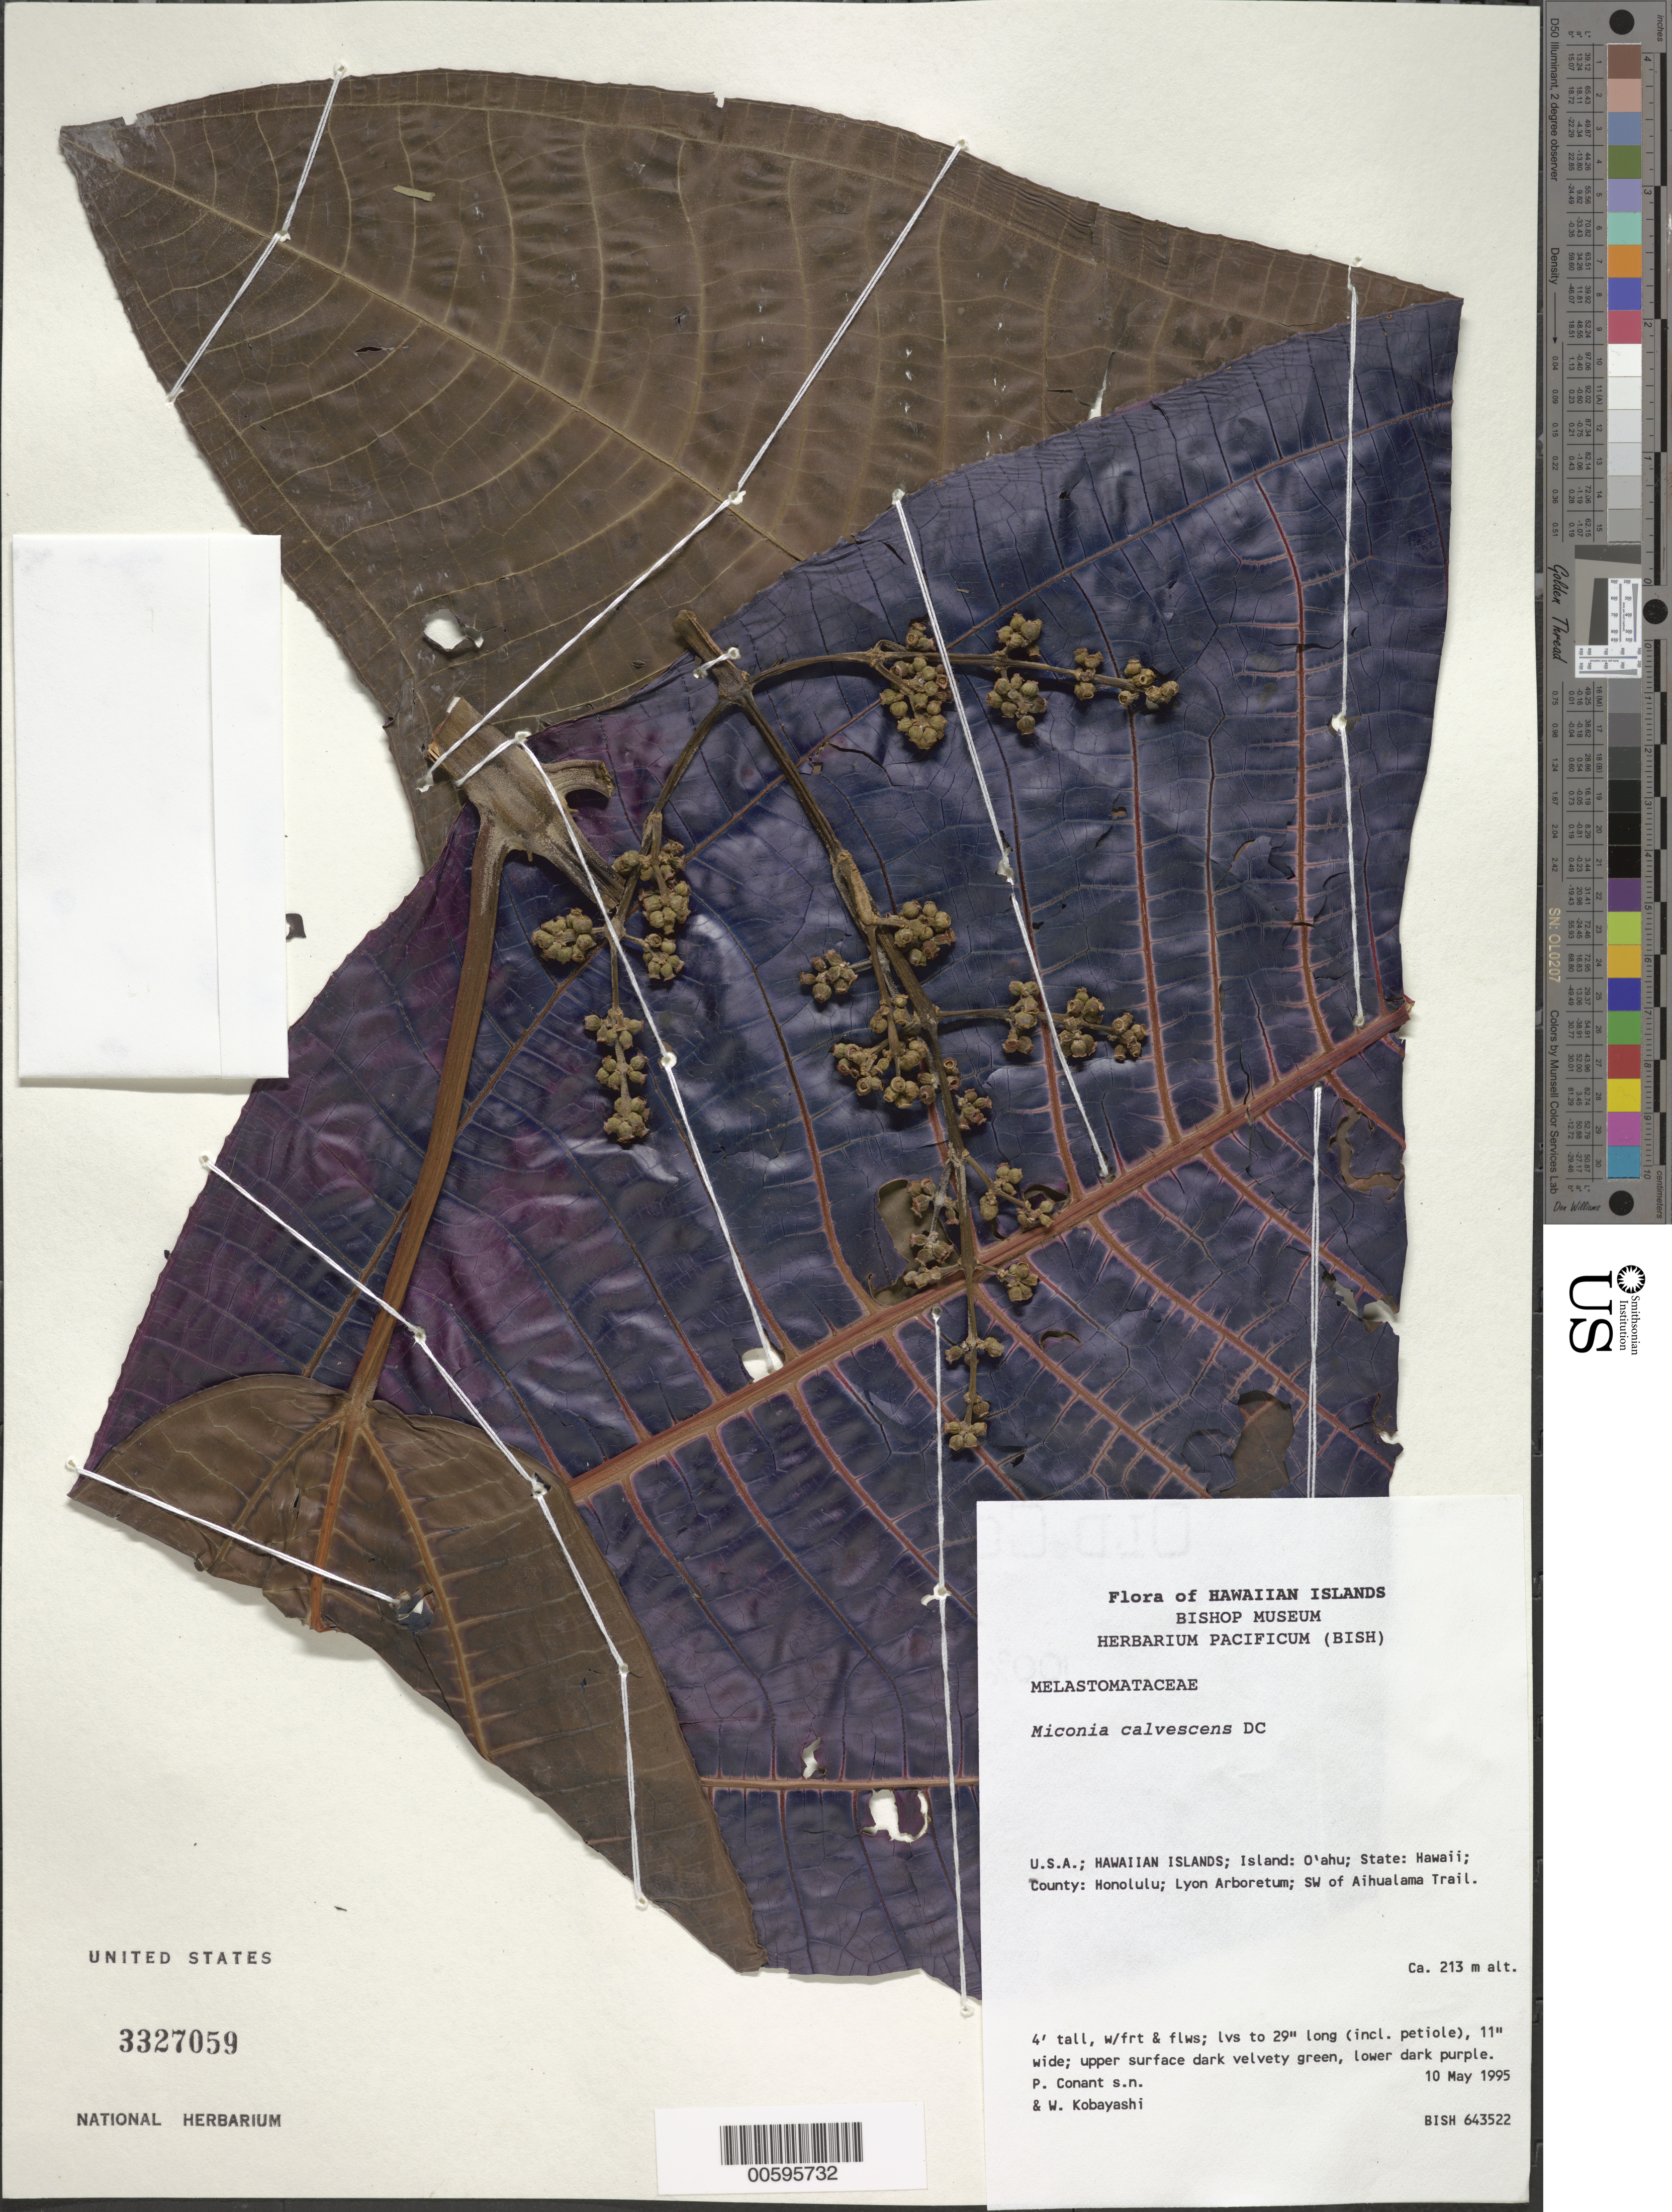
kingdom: Plantae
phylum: Tracheophyta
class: Magnoliopsida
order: Myrtales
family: Melastomataceae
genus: Miconia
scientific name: Miconia calvescens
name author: DC.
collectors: P. Conant & W. Kobayashi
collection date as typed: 10 May 1995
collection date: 1995-05-10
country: United States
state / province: Hawaii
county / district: Honolulu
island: Oahu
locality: County: Honolulu; Lyon Arboretum; SW of Aihuaiama Trail.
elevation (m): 213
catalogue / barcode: US 3327059